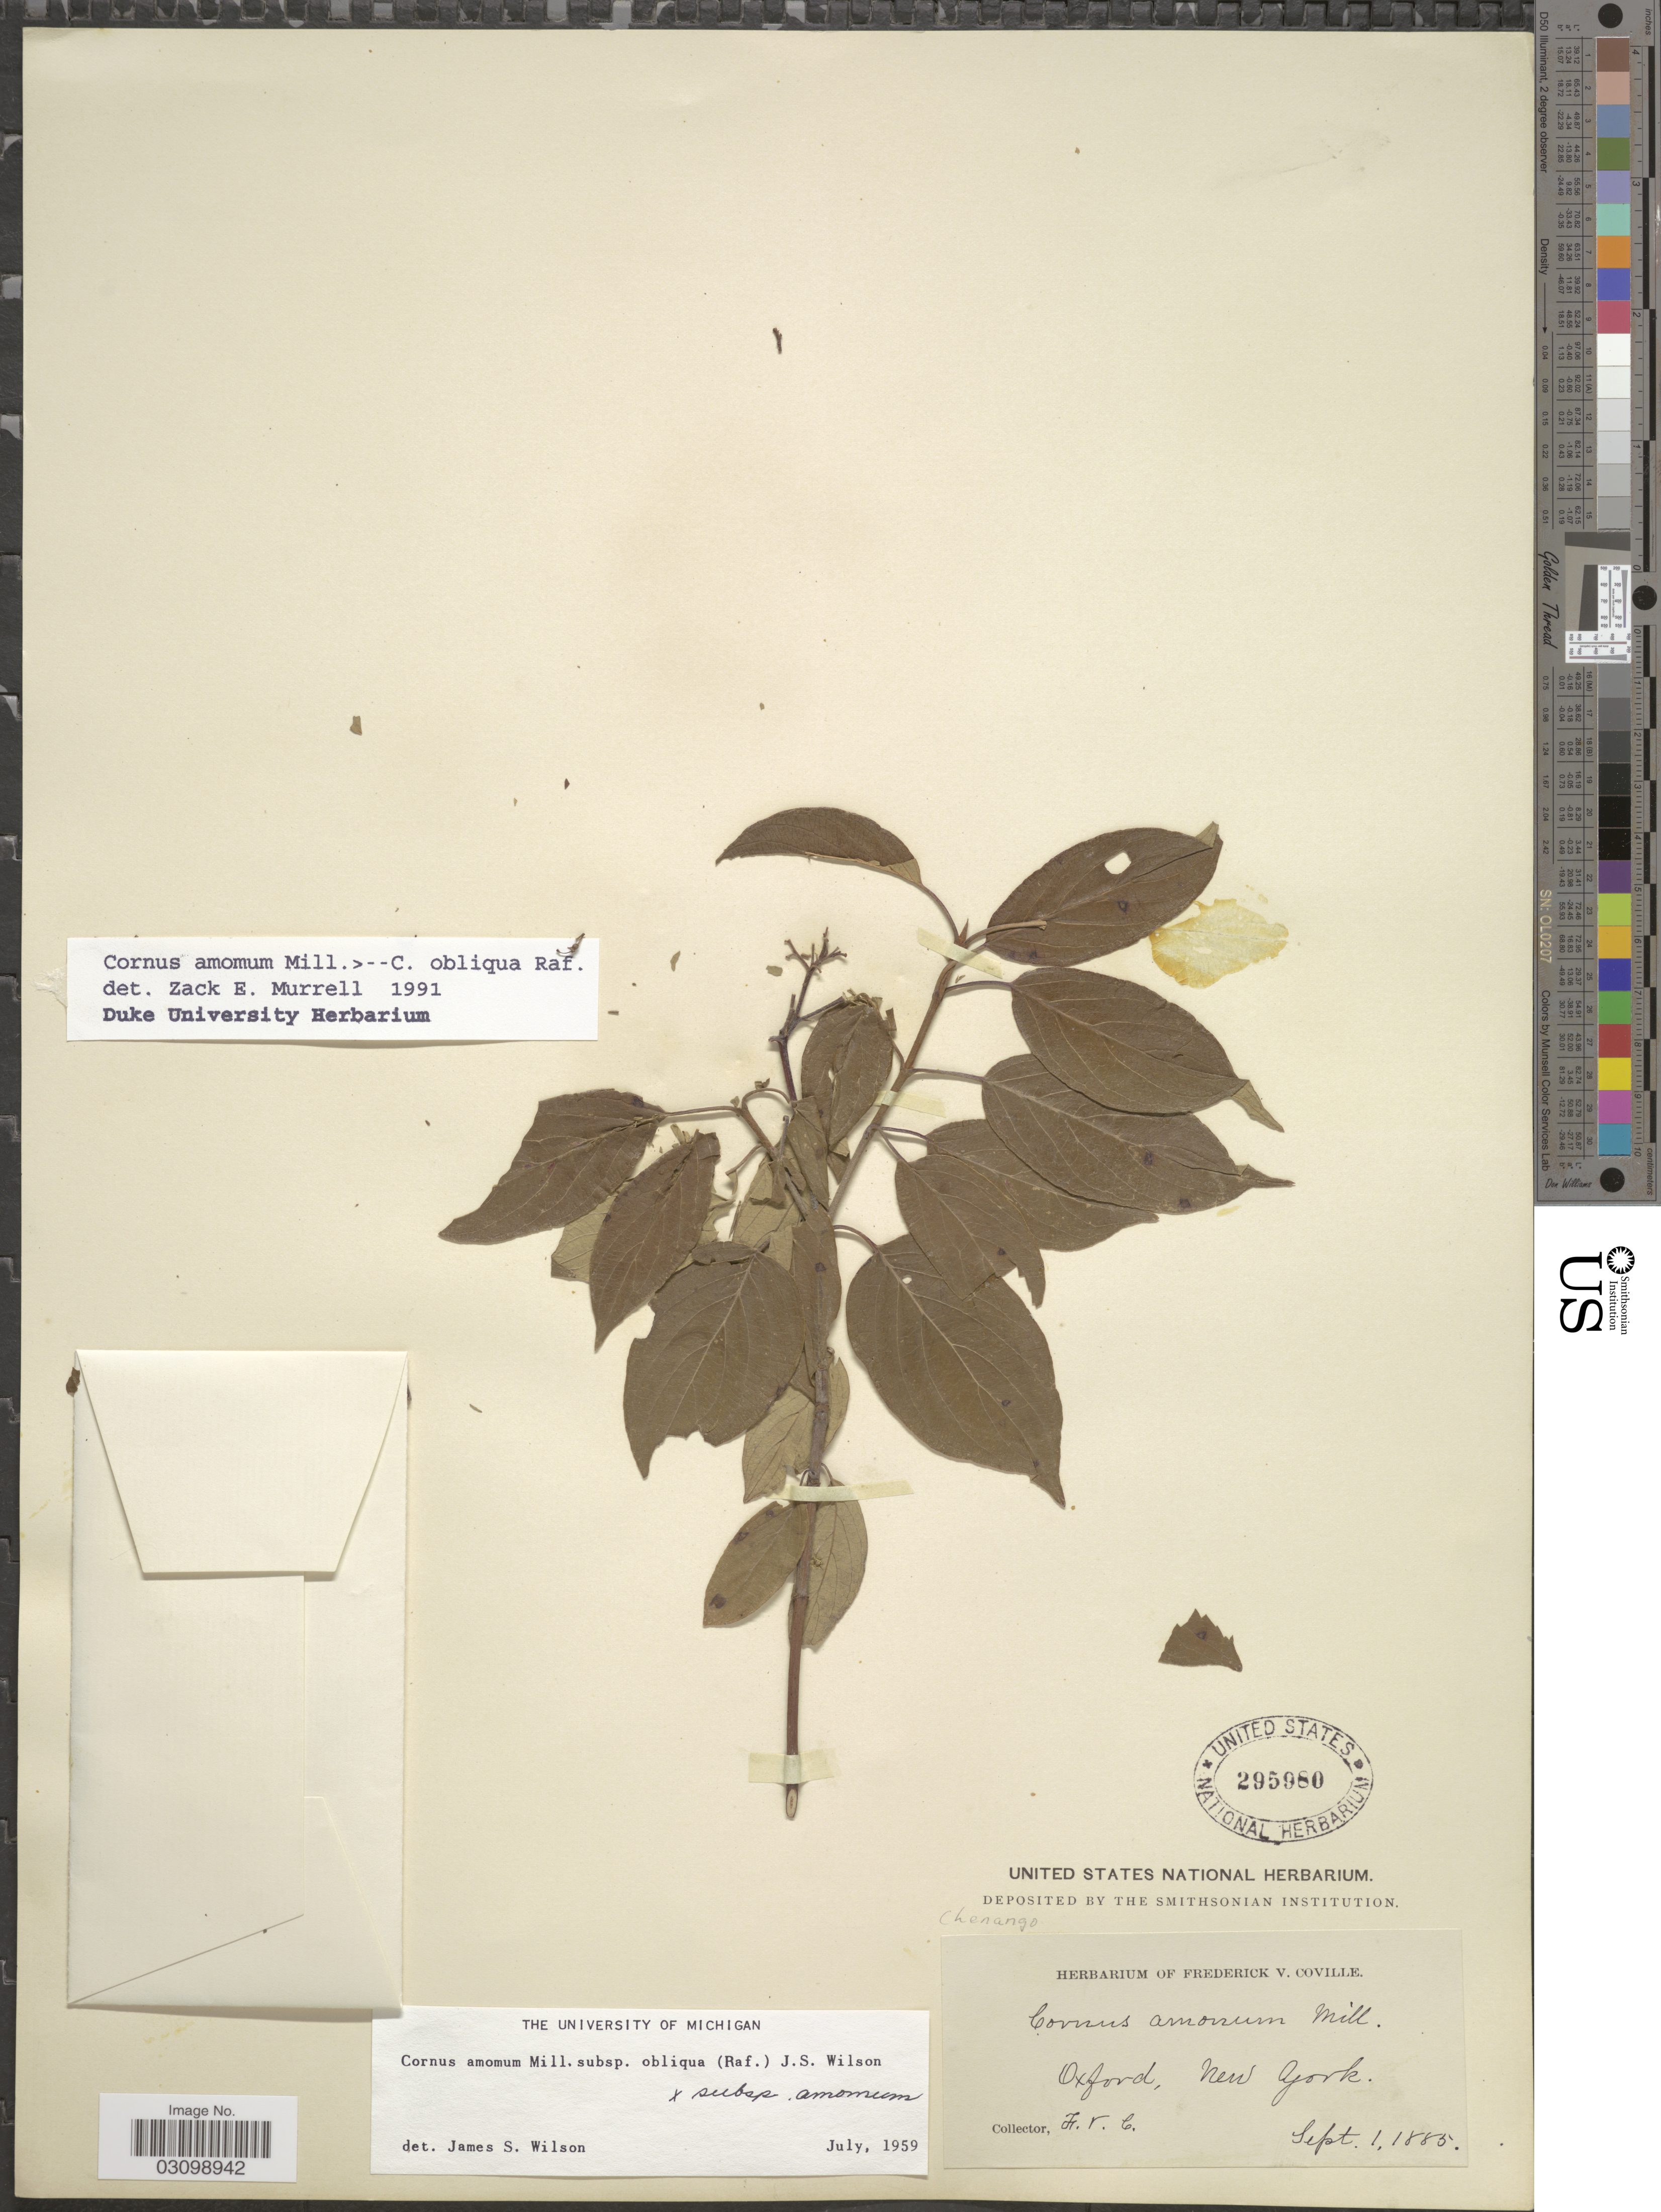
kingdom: Plantae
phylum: Tracheophyta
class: Magnoliopsida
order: Cornales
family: Cornaceae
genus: Cornus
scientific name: Cornus amomum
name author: Mill.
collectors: F. V. Coville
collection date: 1885-09-01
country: United States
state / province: New York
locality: Oxford.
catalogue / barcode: US 295980